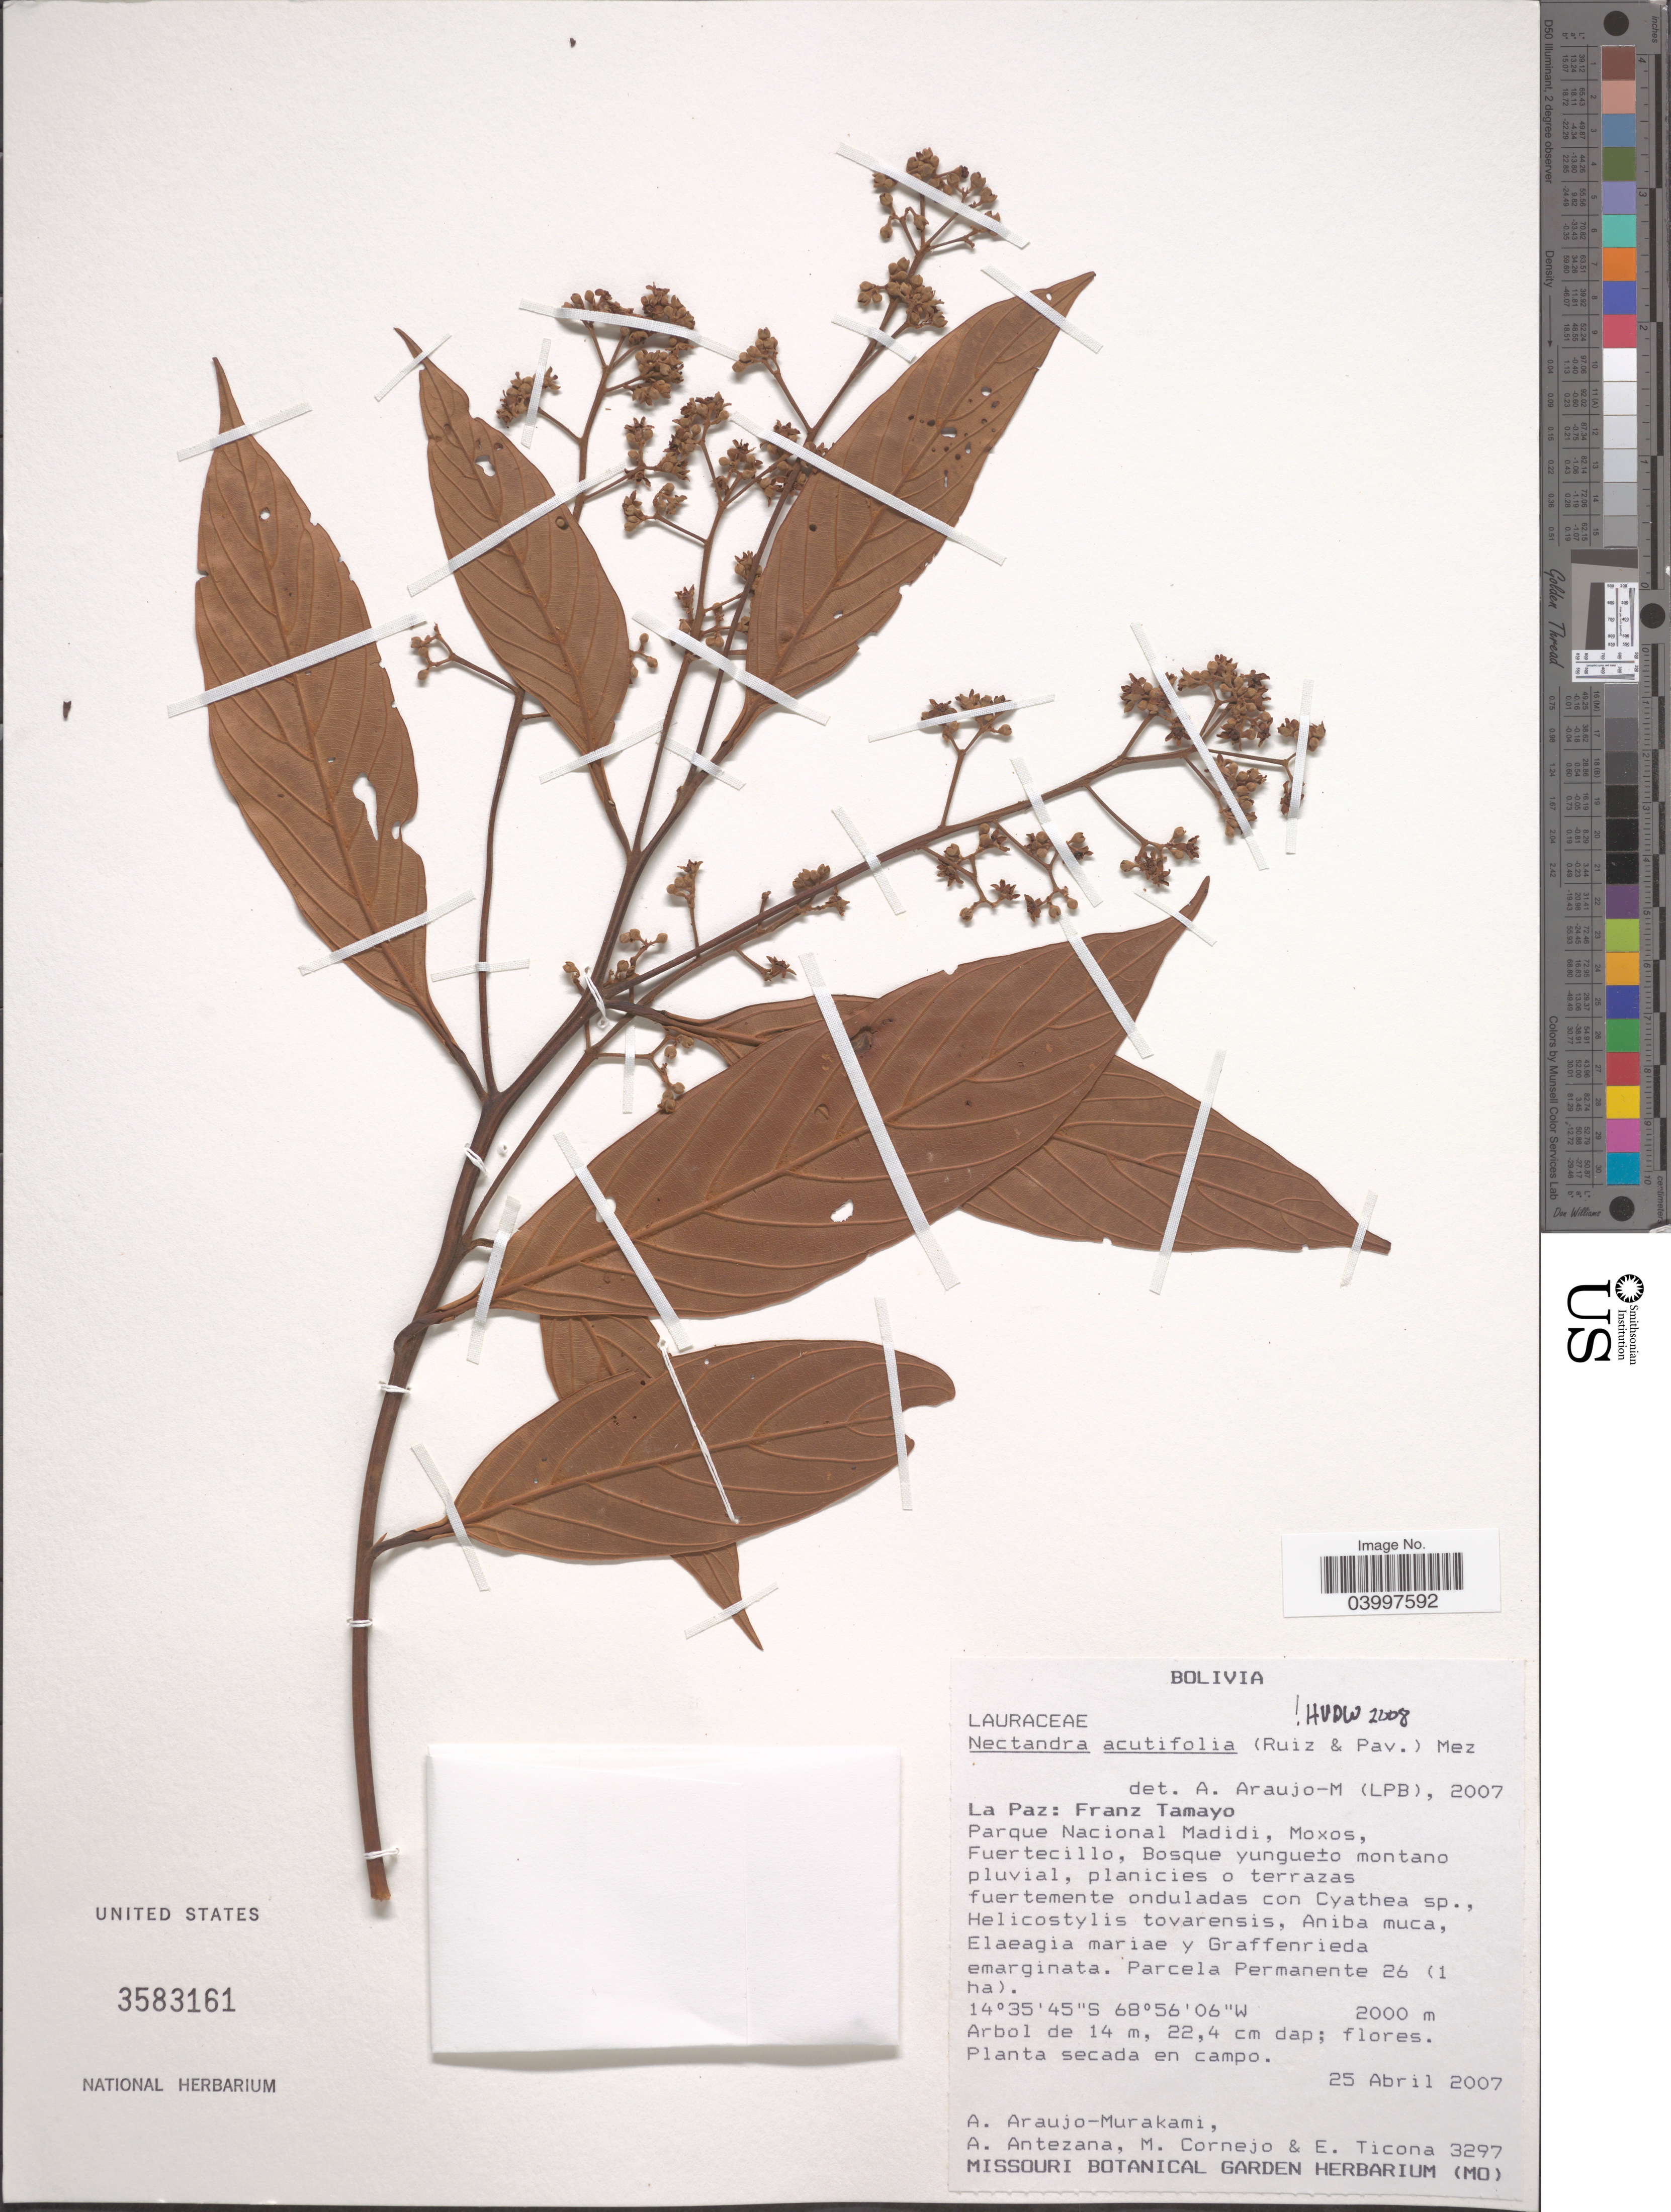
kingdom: Plantae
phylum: Tracheophyta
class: Magnoliopsida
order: Laurales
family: Lauraceae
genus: Nectandra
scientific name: Nectandra acutifolia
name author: (Ruiz & Pav.) Mez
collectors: A. Araujo-Murakami, A. Antezana, M. Cornejo & E. Ticona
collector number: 3297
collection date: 2007-04-25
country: Bolivia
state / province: La Paz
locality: Franz Tamayo. Parque Nacional Madidi, Moxos, Fuertecillo.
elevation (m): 2000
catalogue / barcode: US 3583161